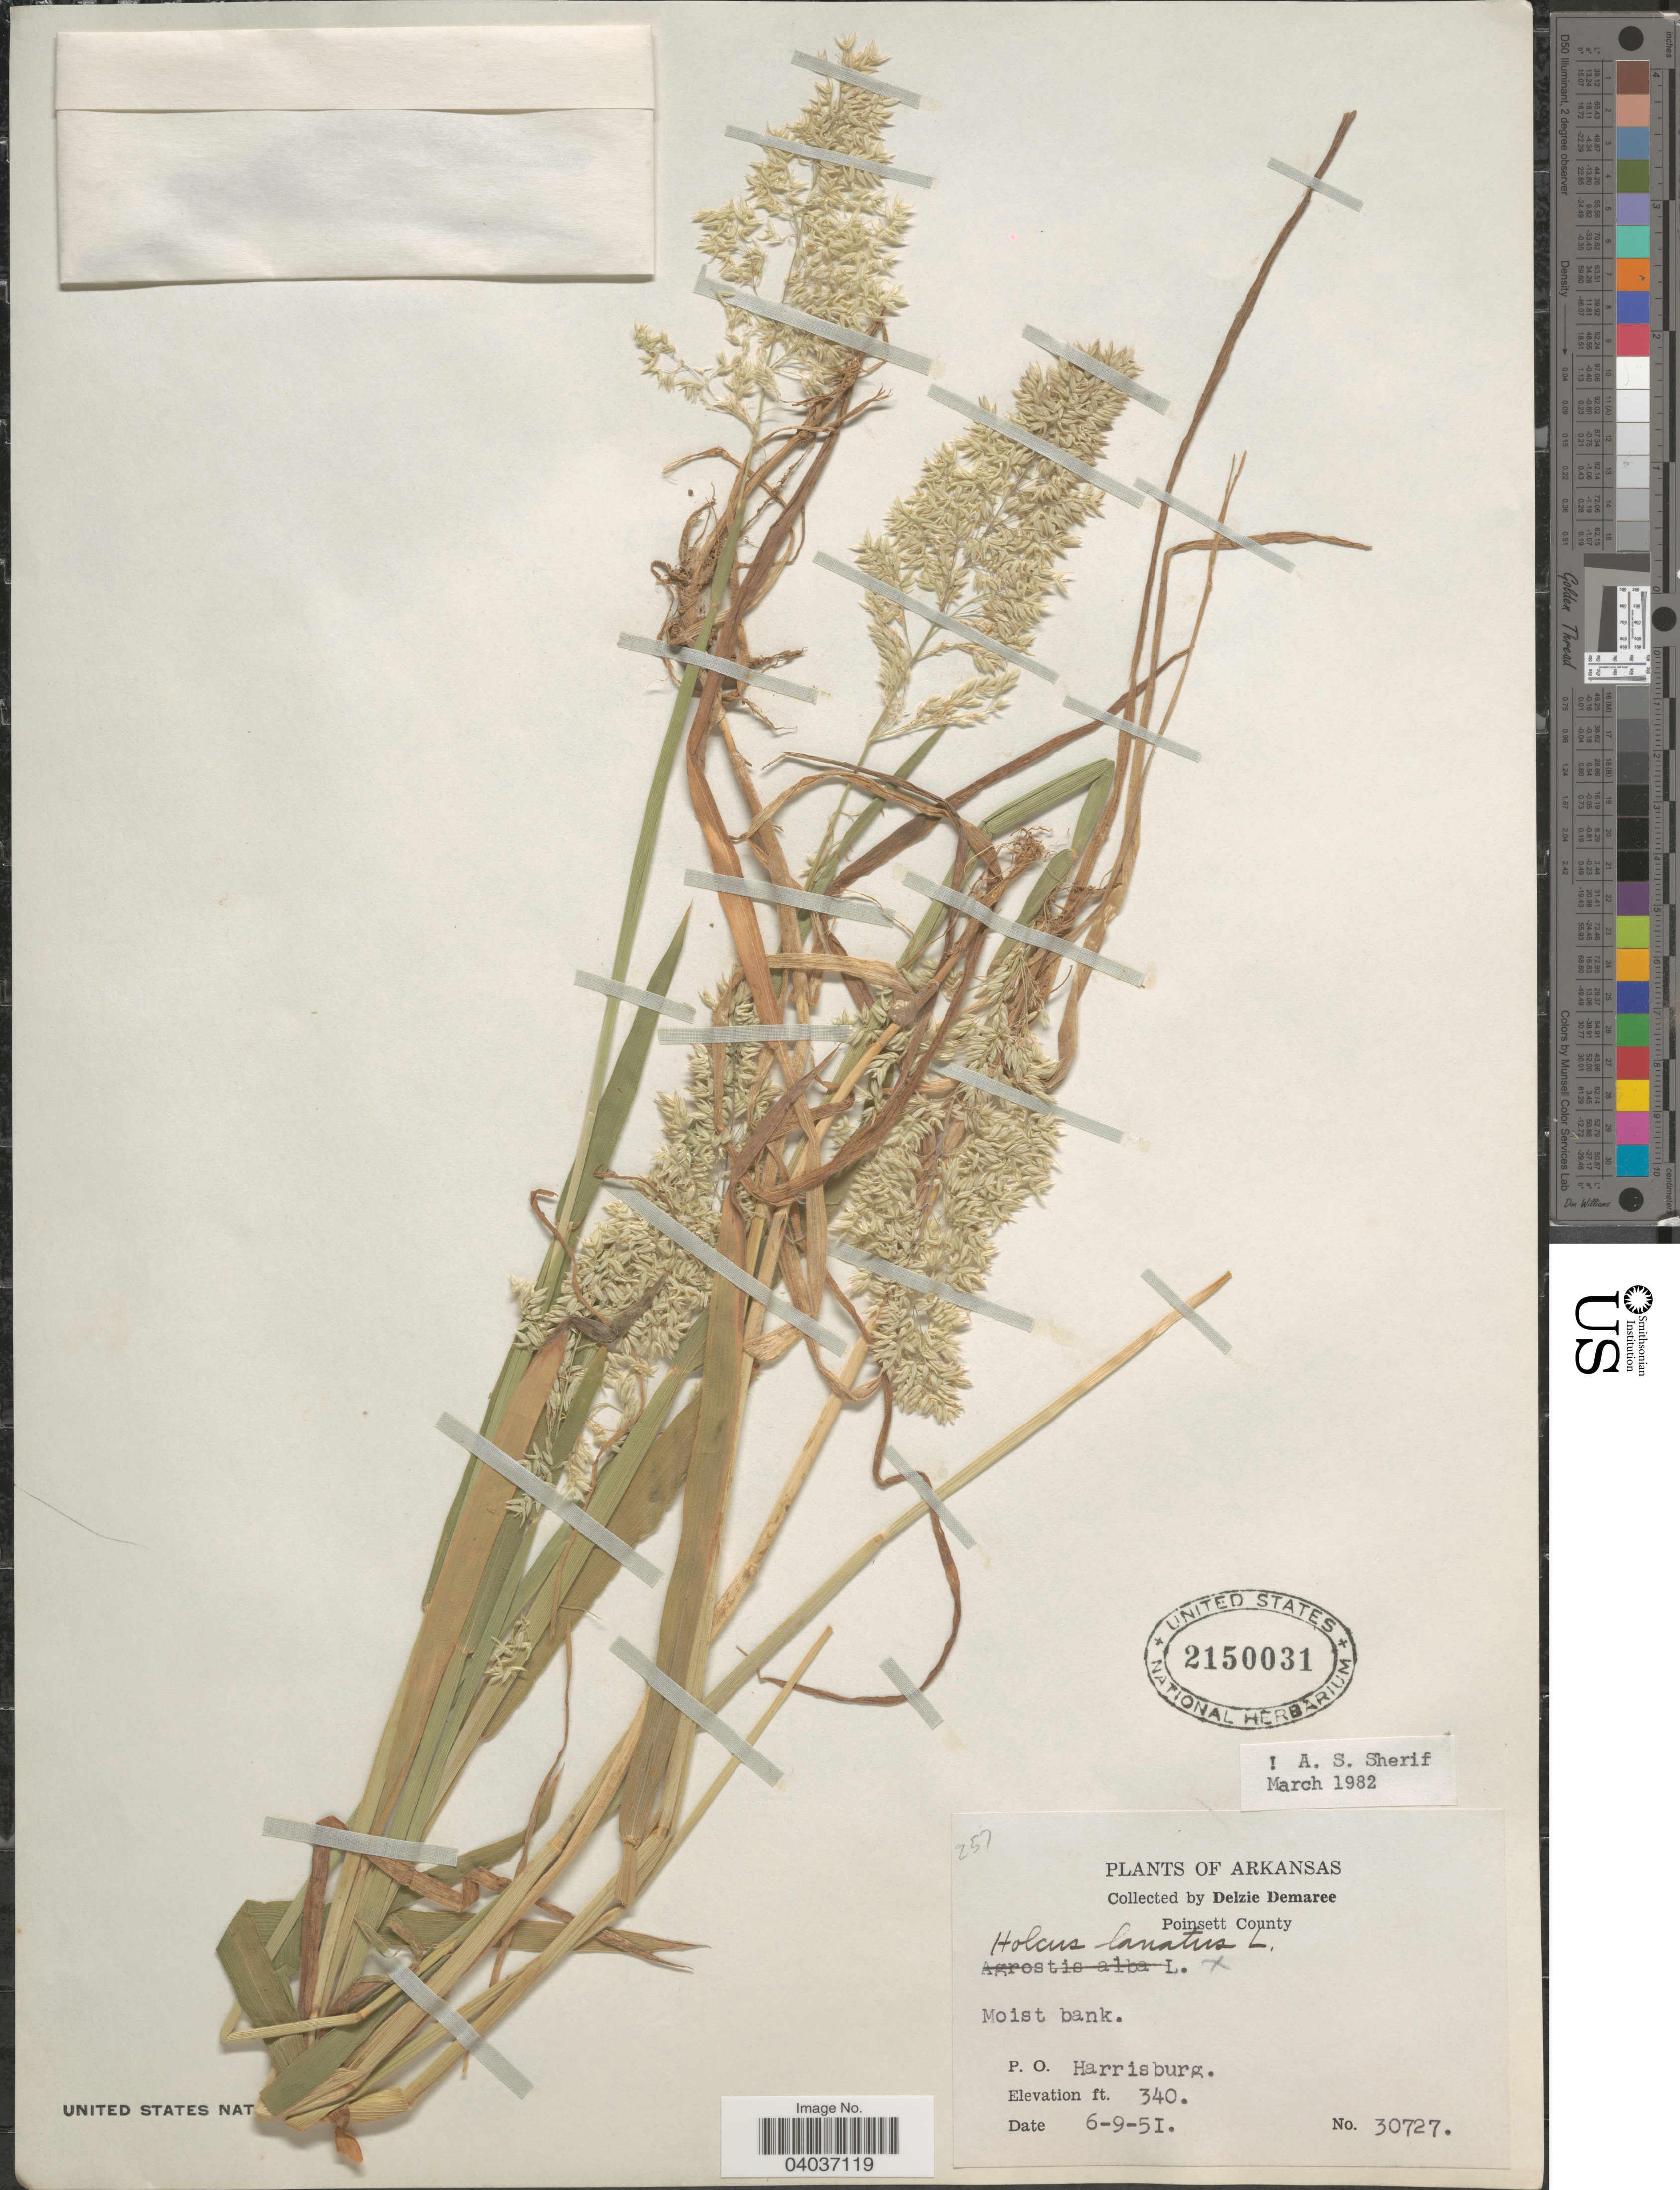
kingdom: Plantae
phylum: Tracheophyta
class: Liliopsida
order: Poales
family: Poaceae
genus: Holcus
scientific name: Holcus lanatus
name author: L.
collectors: D. Demaree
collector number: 30727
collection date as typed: Transcribed d/m/y: 9/6/51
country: United States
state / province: Arkansas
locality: Poinsett County. P. O. Harrisburg.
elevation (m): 104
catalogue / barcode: US 2150031